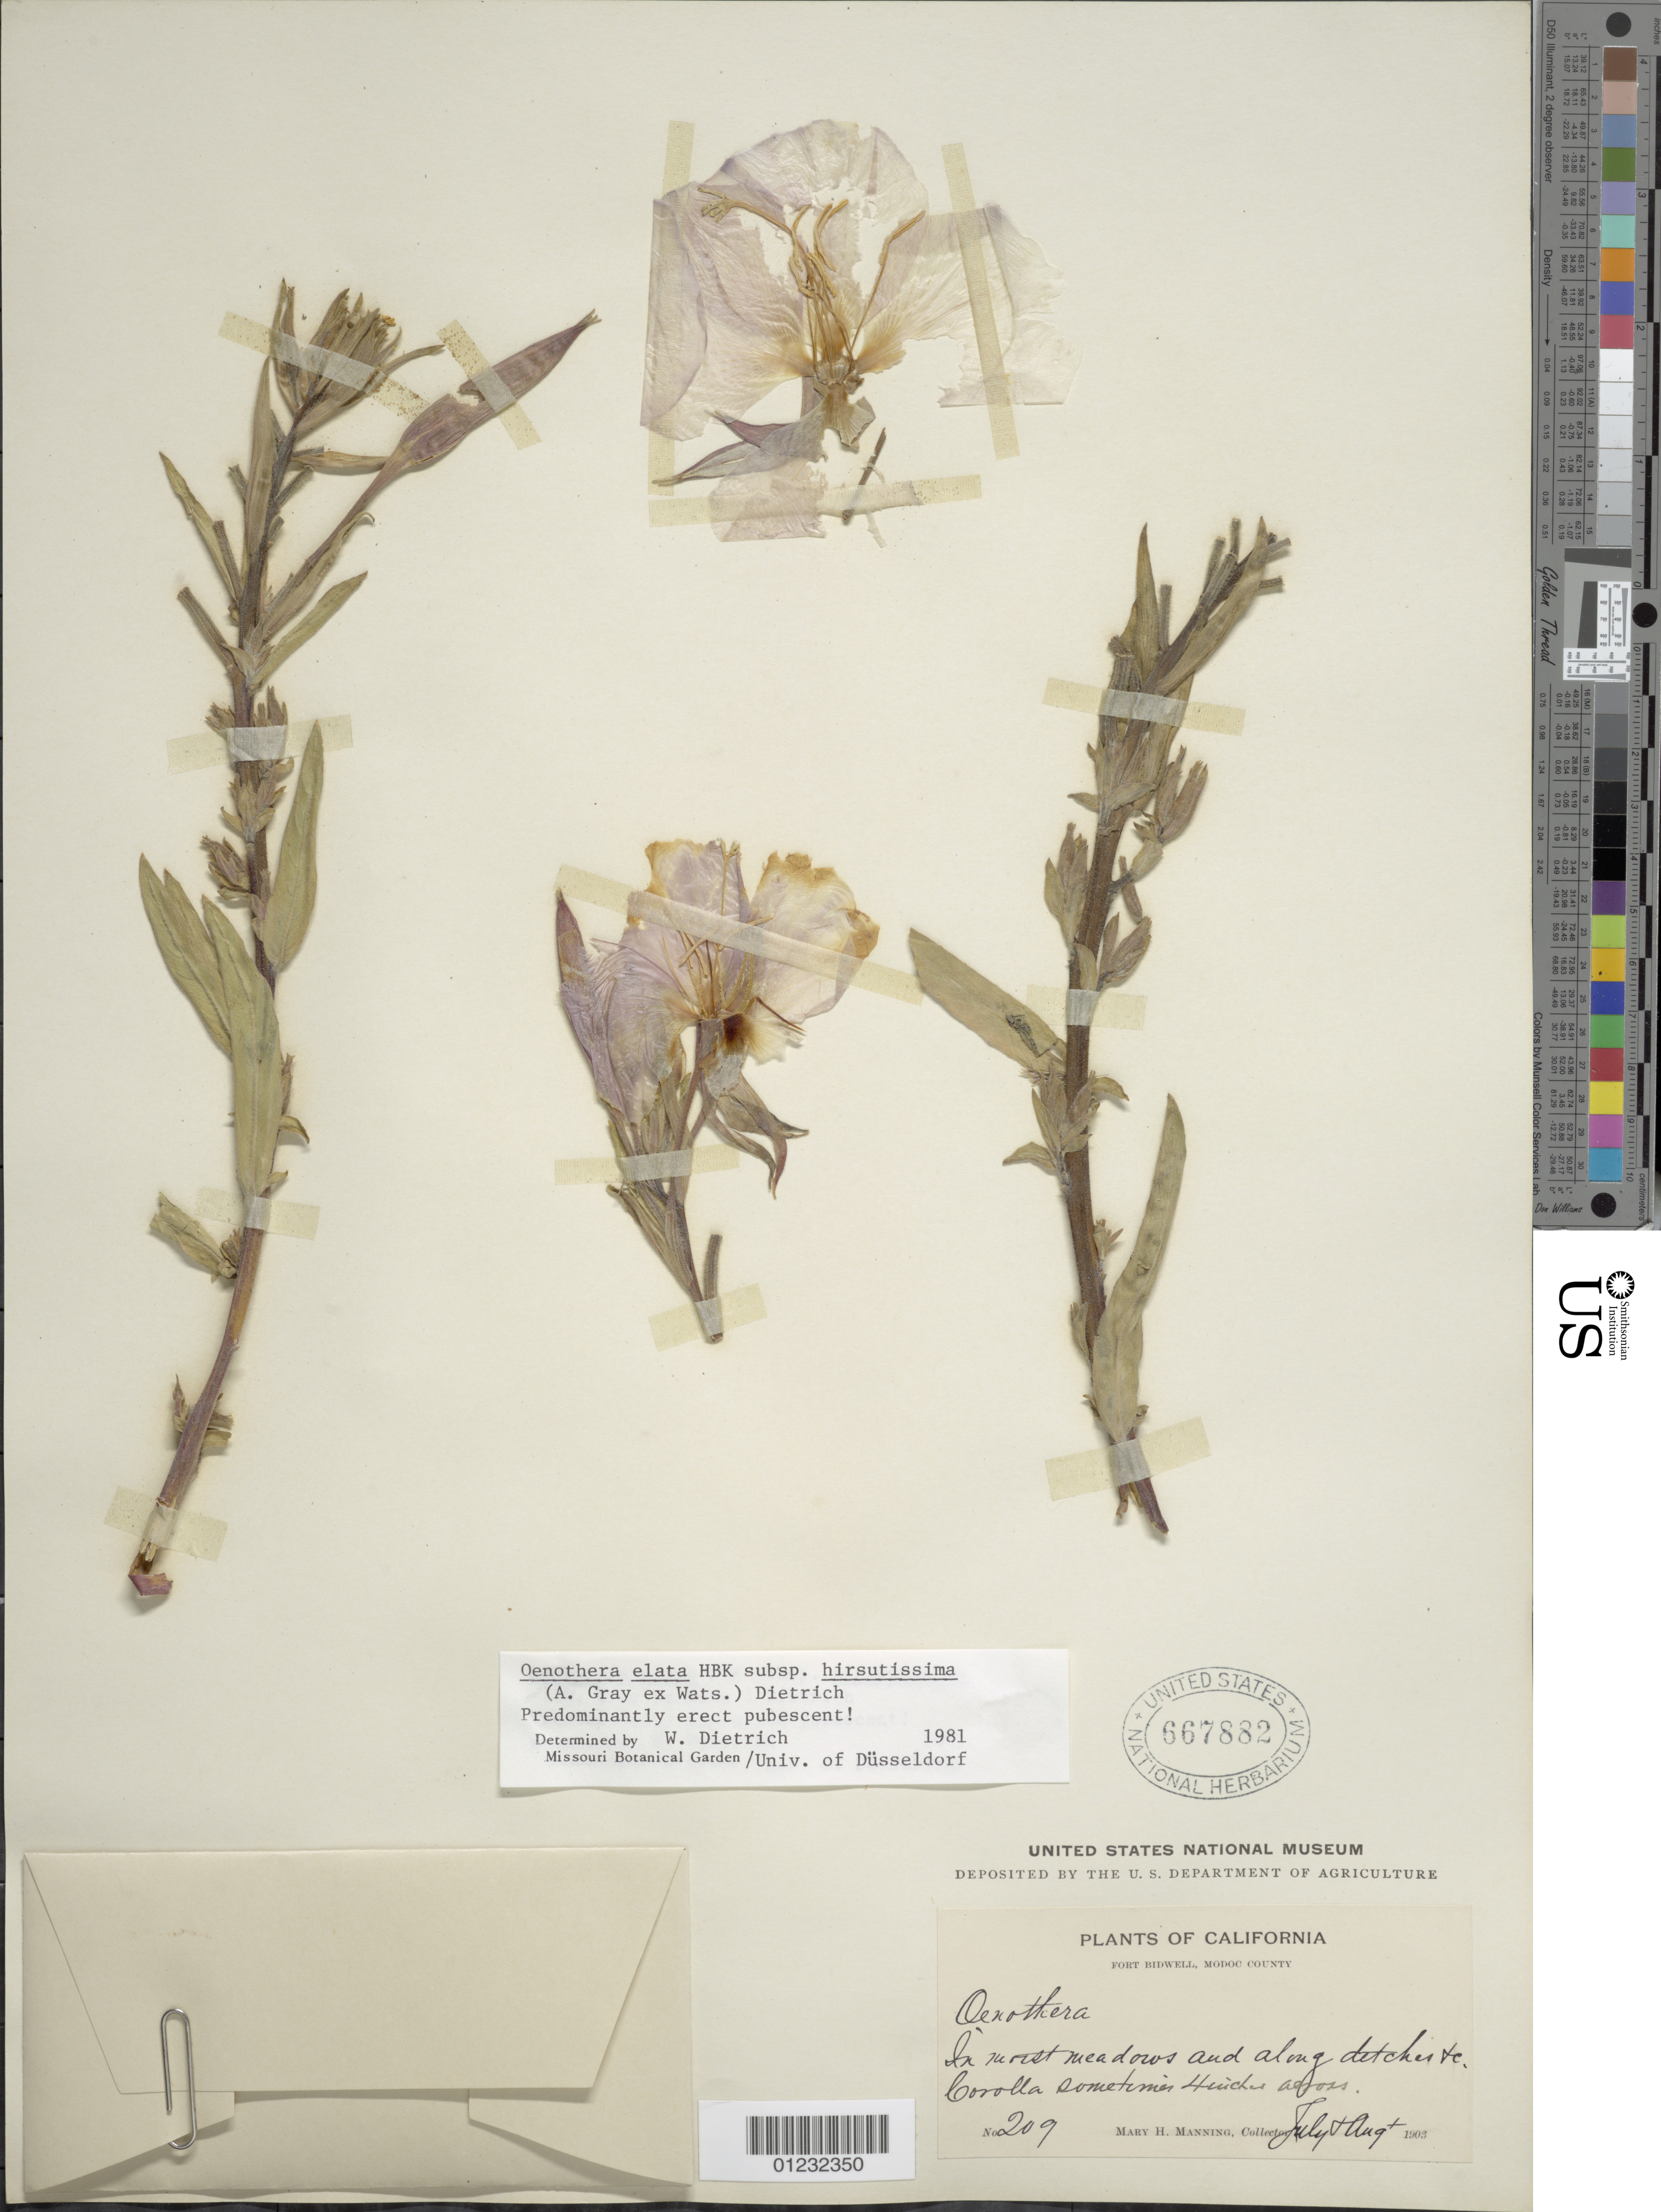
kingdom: Plantae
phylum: Tracheophyta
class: Magnoliopsida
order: Myrtales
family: Onagraceae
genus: Oenothera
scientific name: Oenothera elata subsp. hirsutissima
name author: (A. Gray ex S. Watson) W. Dietr.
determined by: Dietrich, W.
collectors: M. Manning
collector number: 209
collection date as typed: Jul 1903 to -- Aug 1903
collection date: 1903-07/1903-08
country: United States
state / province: California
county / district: Modoc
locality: Fort Bidwell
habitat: In moist meadows and along ditches.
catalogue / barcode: US 667882